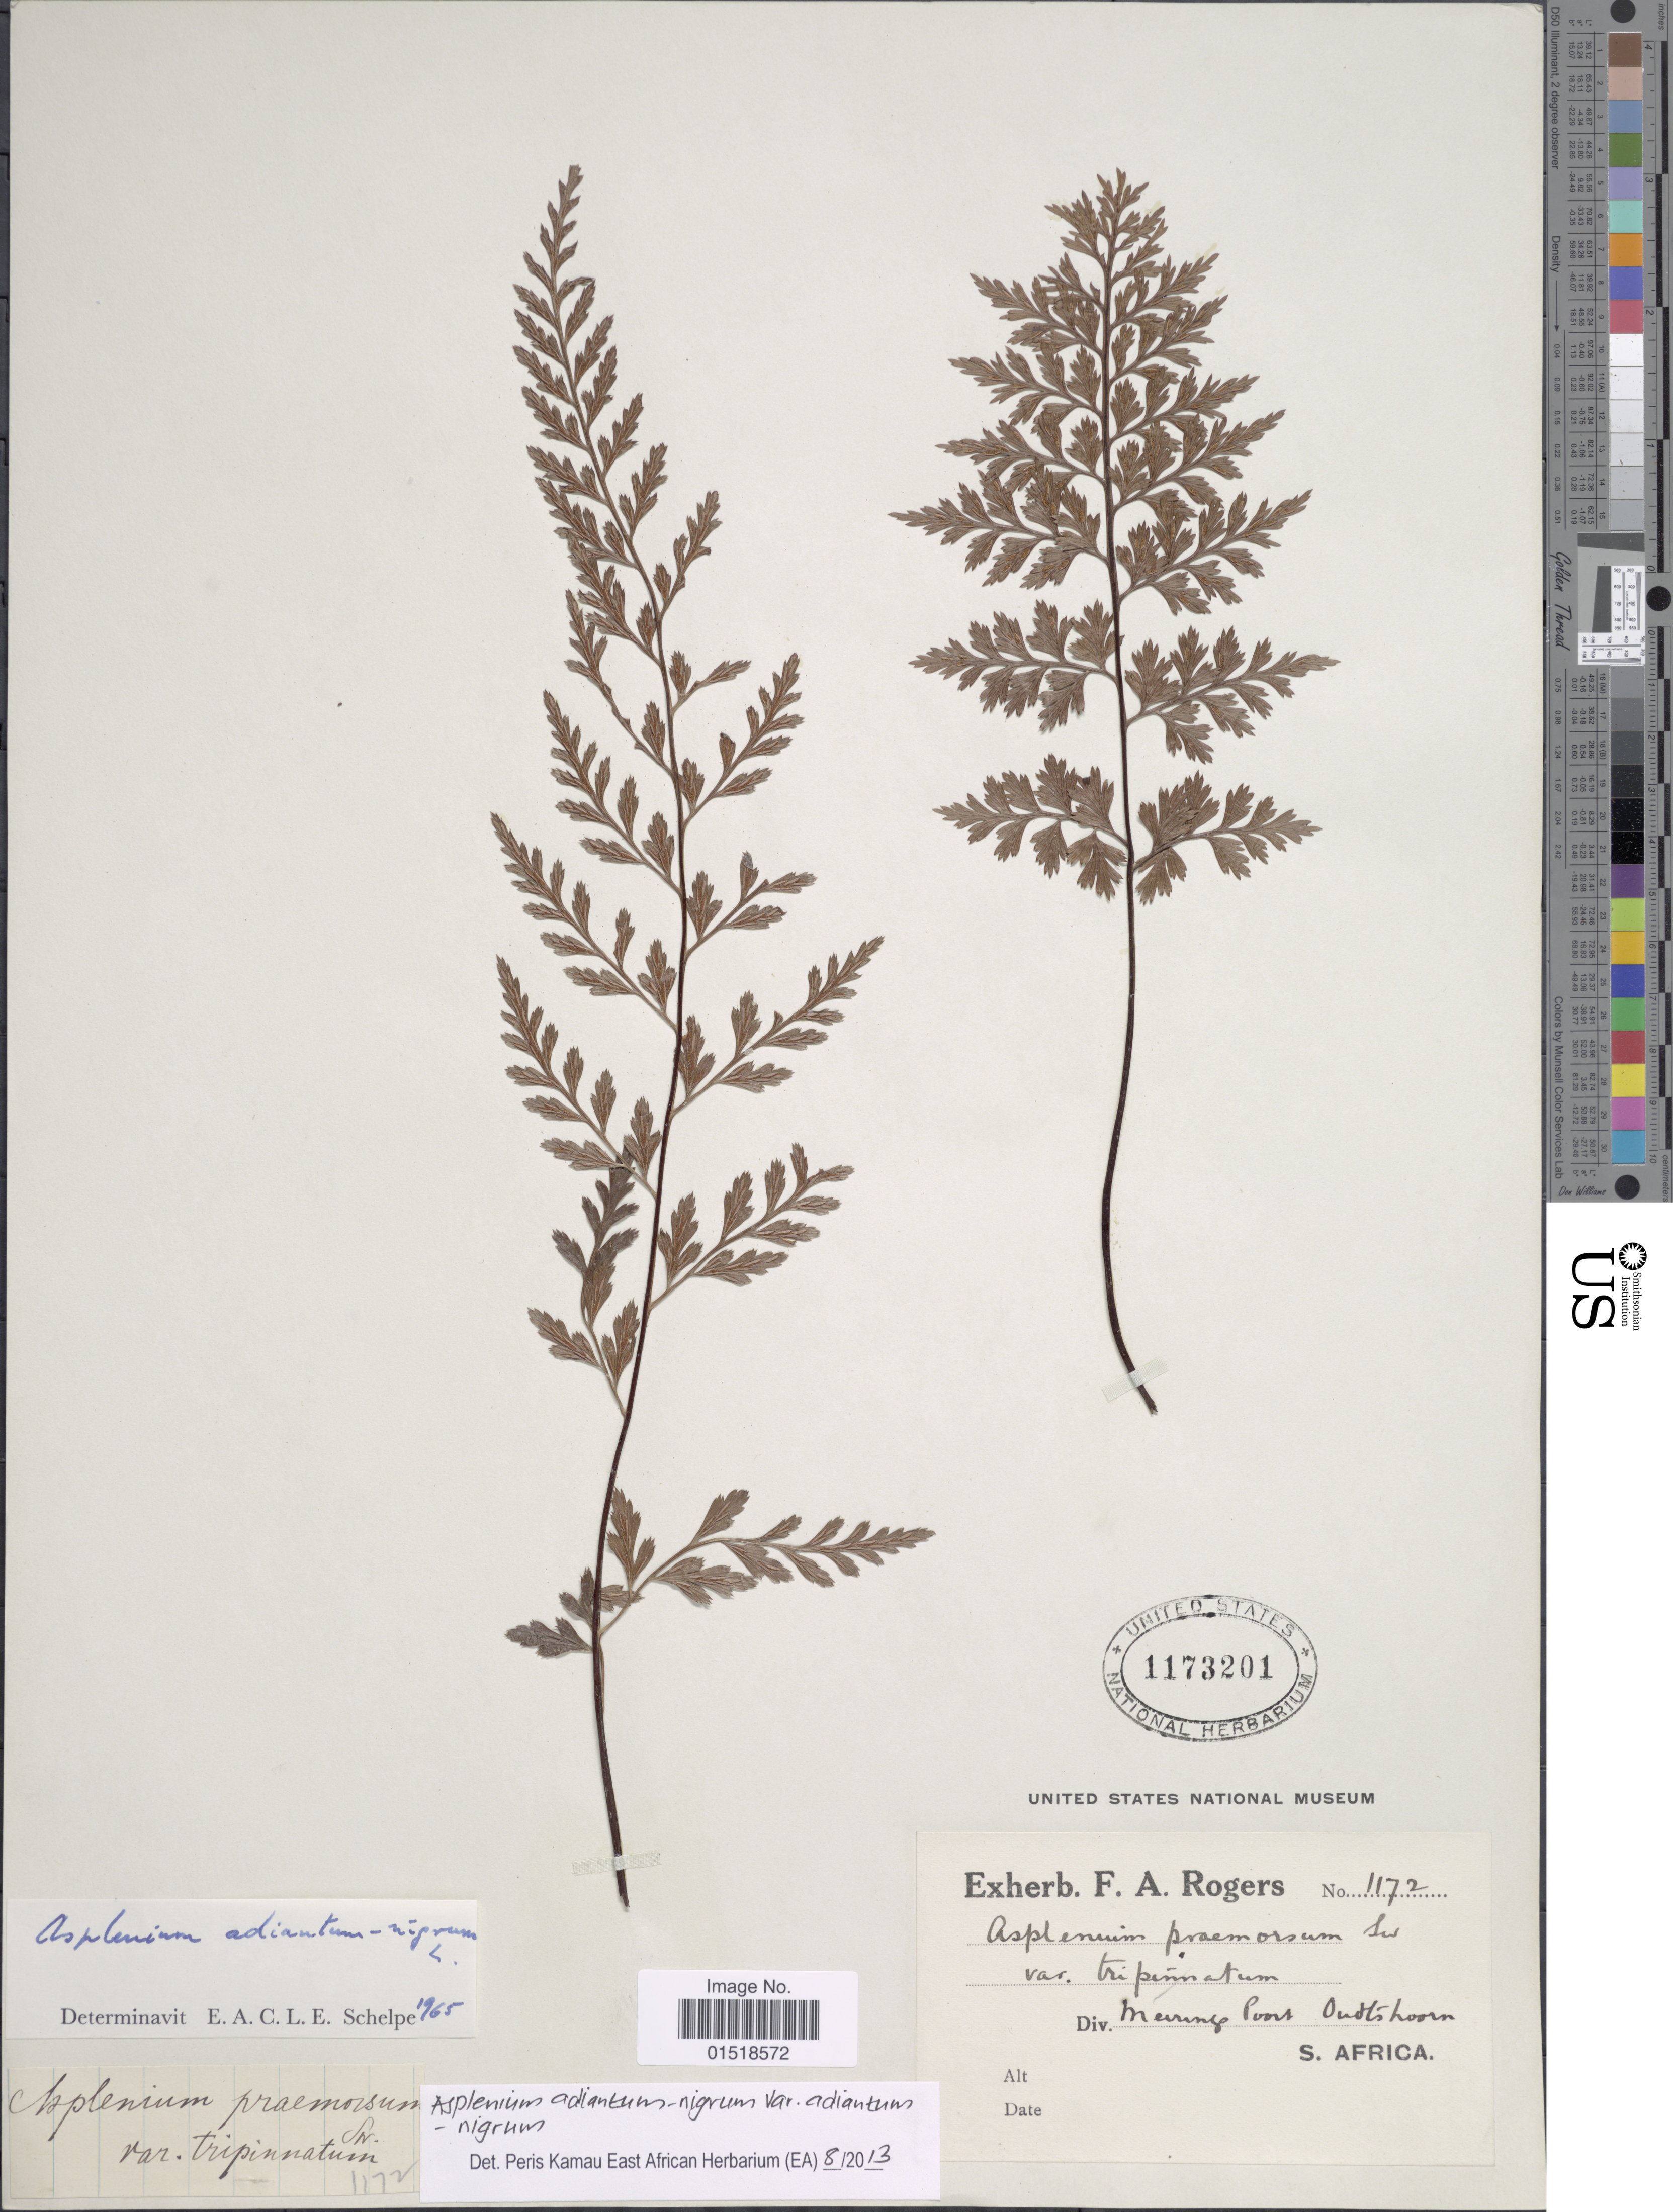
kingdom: Plantae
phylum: Tracheophyta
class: Polypodiopsida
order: Polypodiales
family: Aspleniaceae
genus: Asplenium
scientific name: Asplenium adiantum-nigrum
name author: L.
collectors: ex herb. F. A. Rogers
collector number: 1172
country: South Africa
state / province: Western Cape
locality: Meirings Poort [Meiringspoort], Div. Oudtshoorn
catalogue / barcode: US 1173201